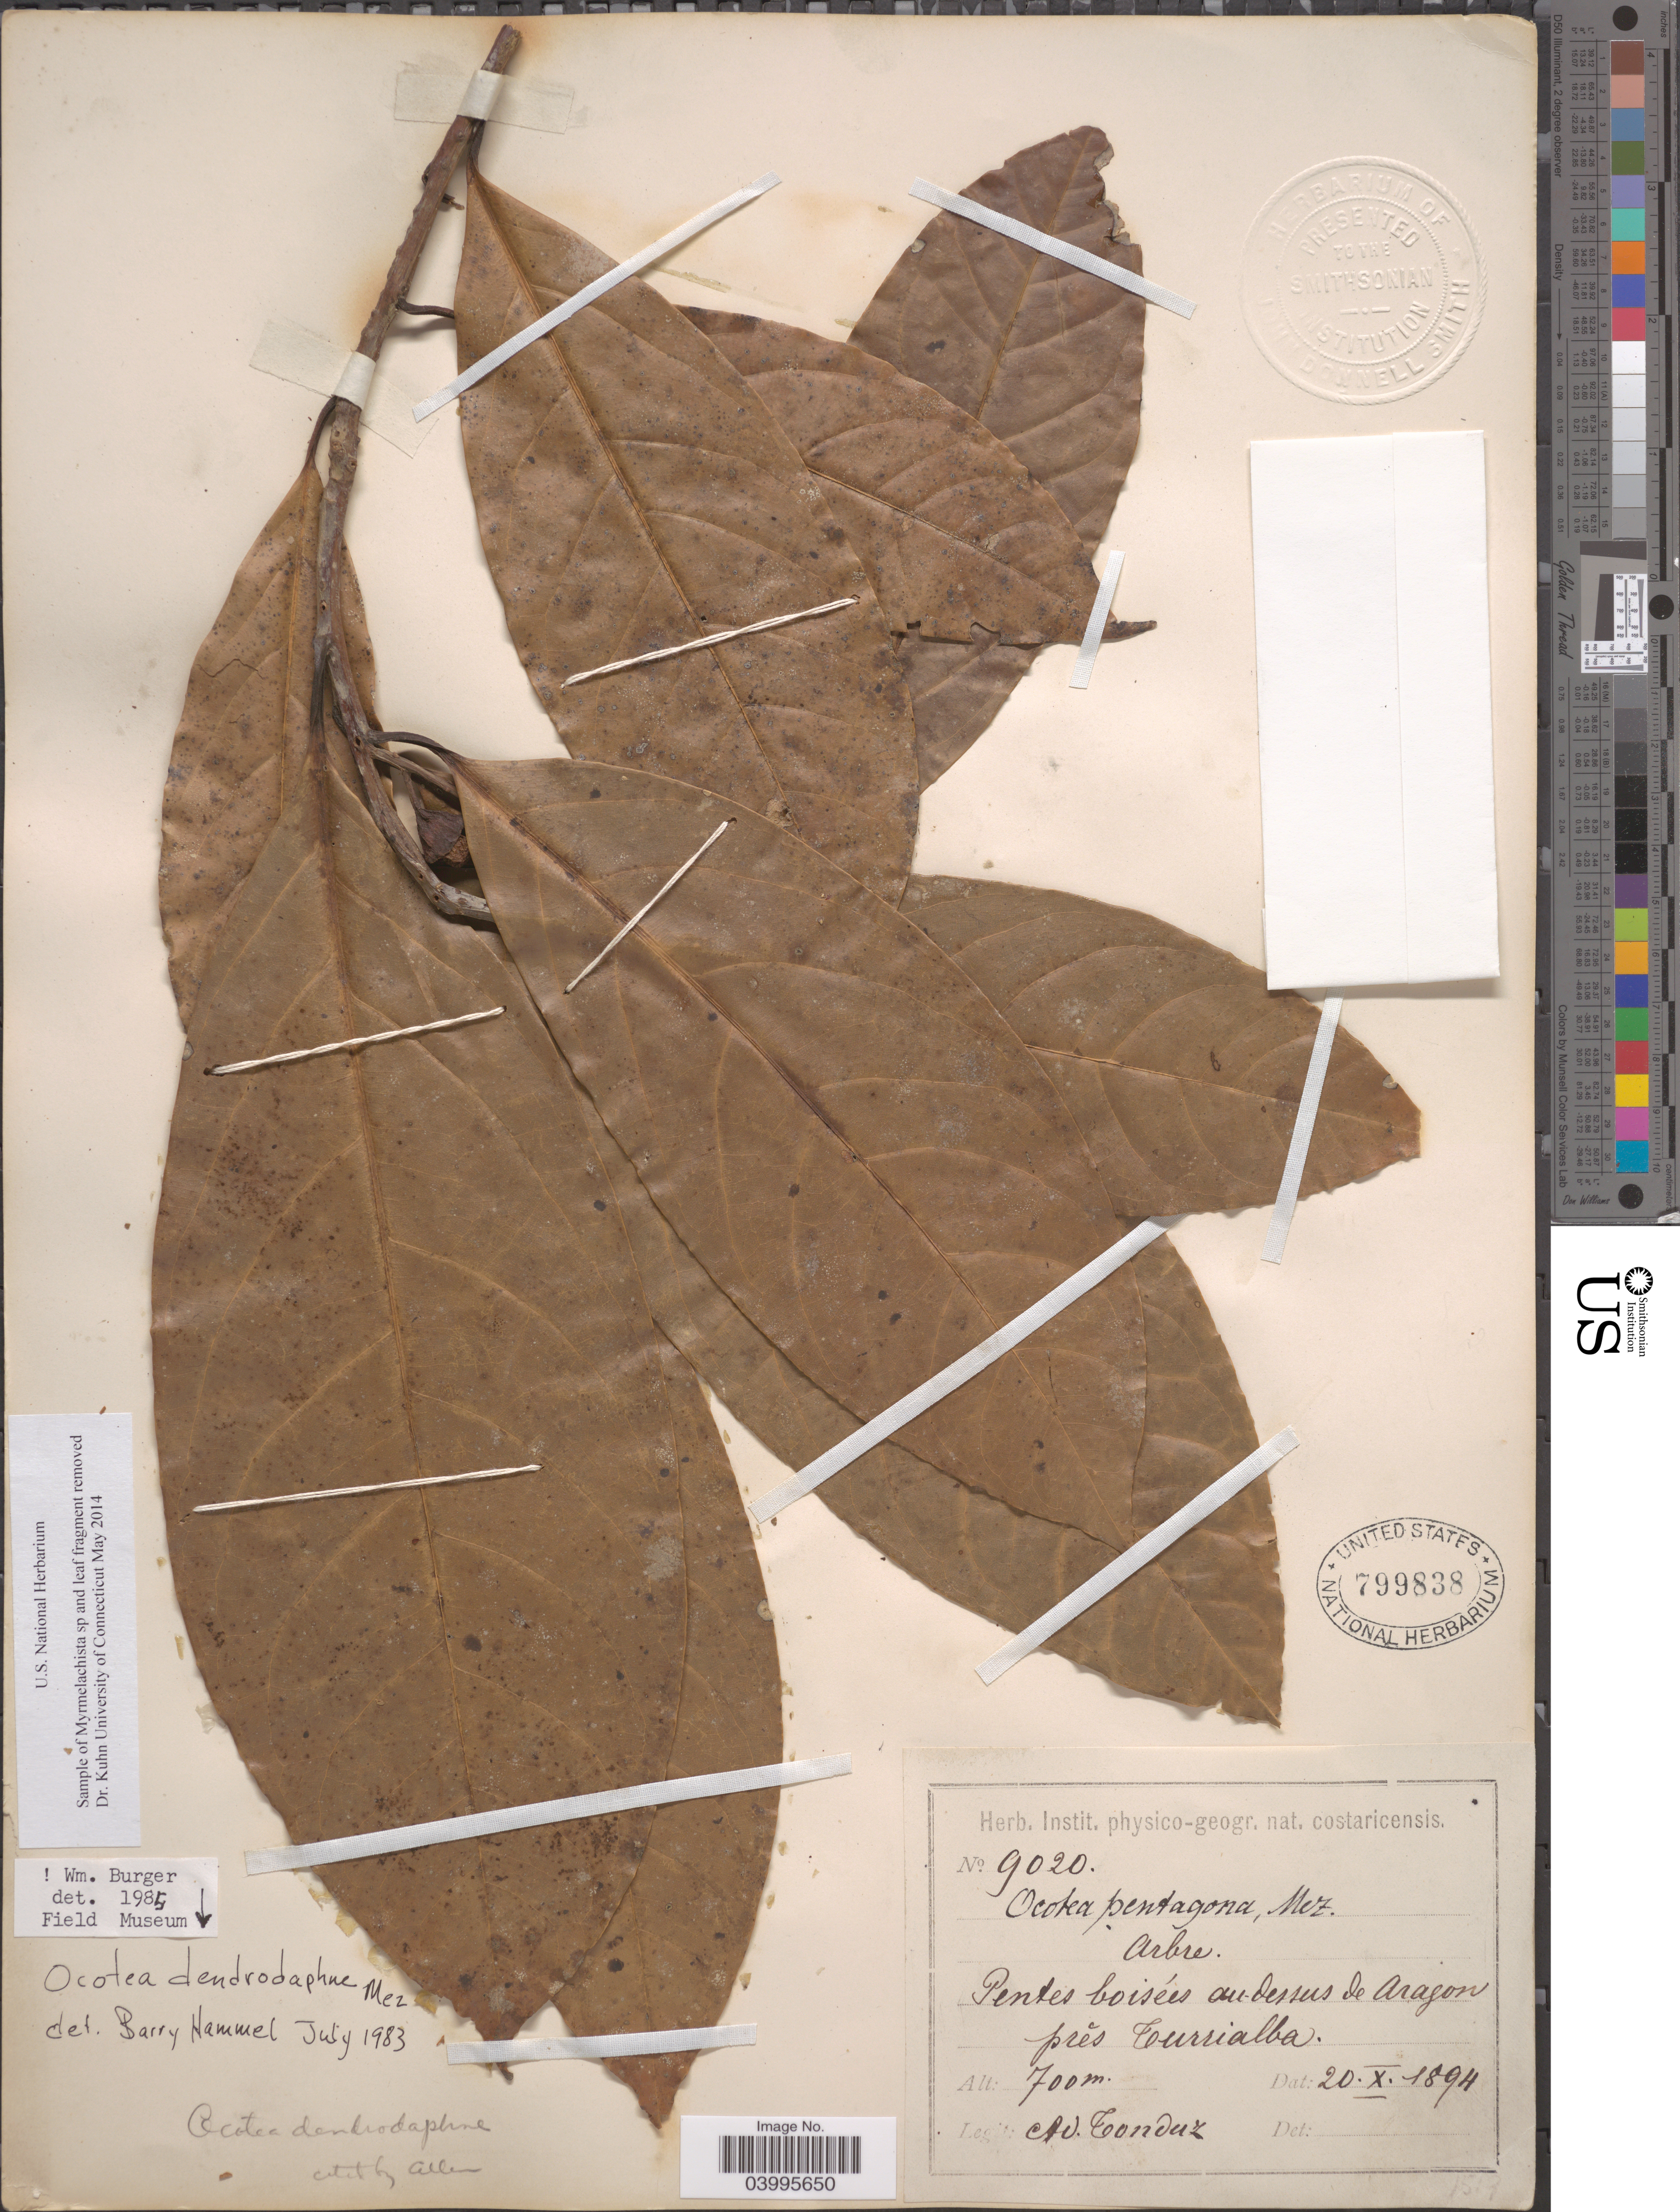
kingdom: Plantae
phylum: Tracheophyta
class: Magnoliopsida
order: Laurales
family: Lauraceae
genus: Ocotea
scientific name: Ocotea dendrodaphne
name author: Mez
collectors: A. Tonduz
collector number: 9020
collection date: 1894-10-20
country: Costa Rica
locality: Pentes boisées audessus de Aragon prés Turrialba.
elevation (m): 700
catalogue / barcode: US 799838